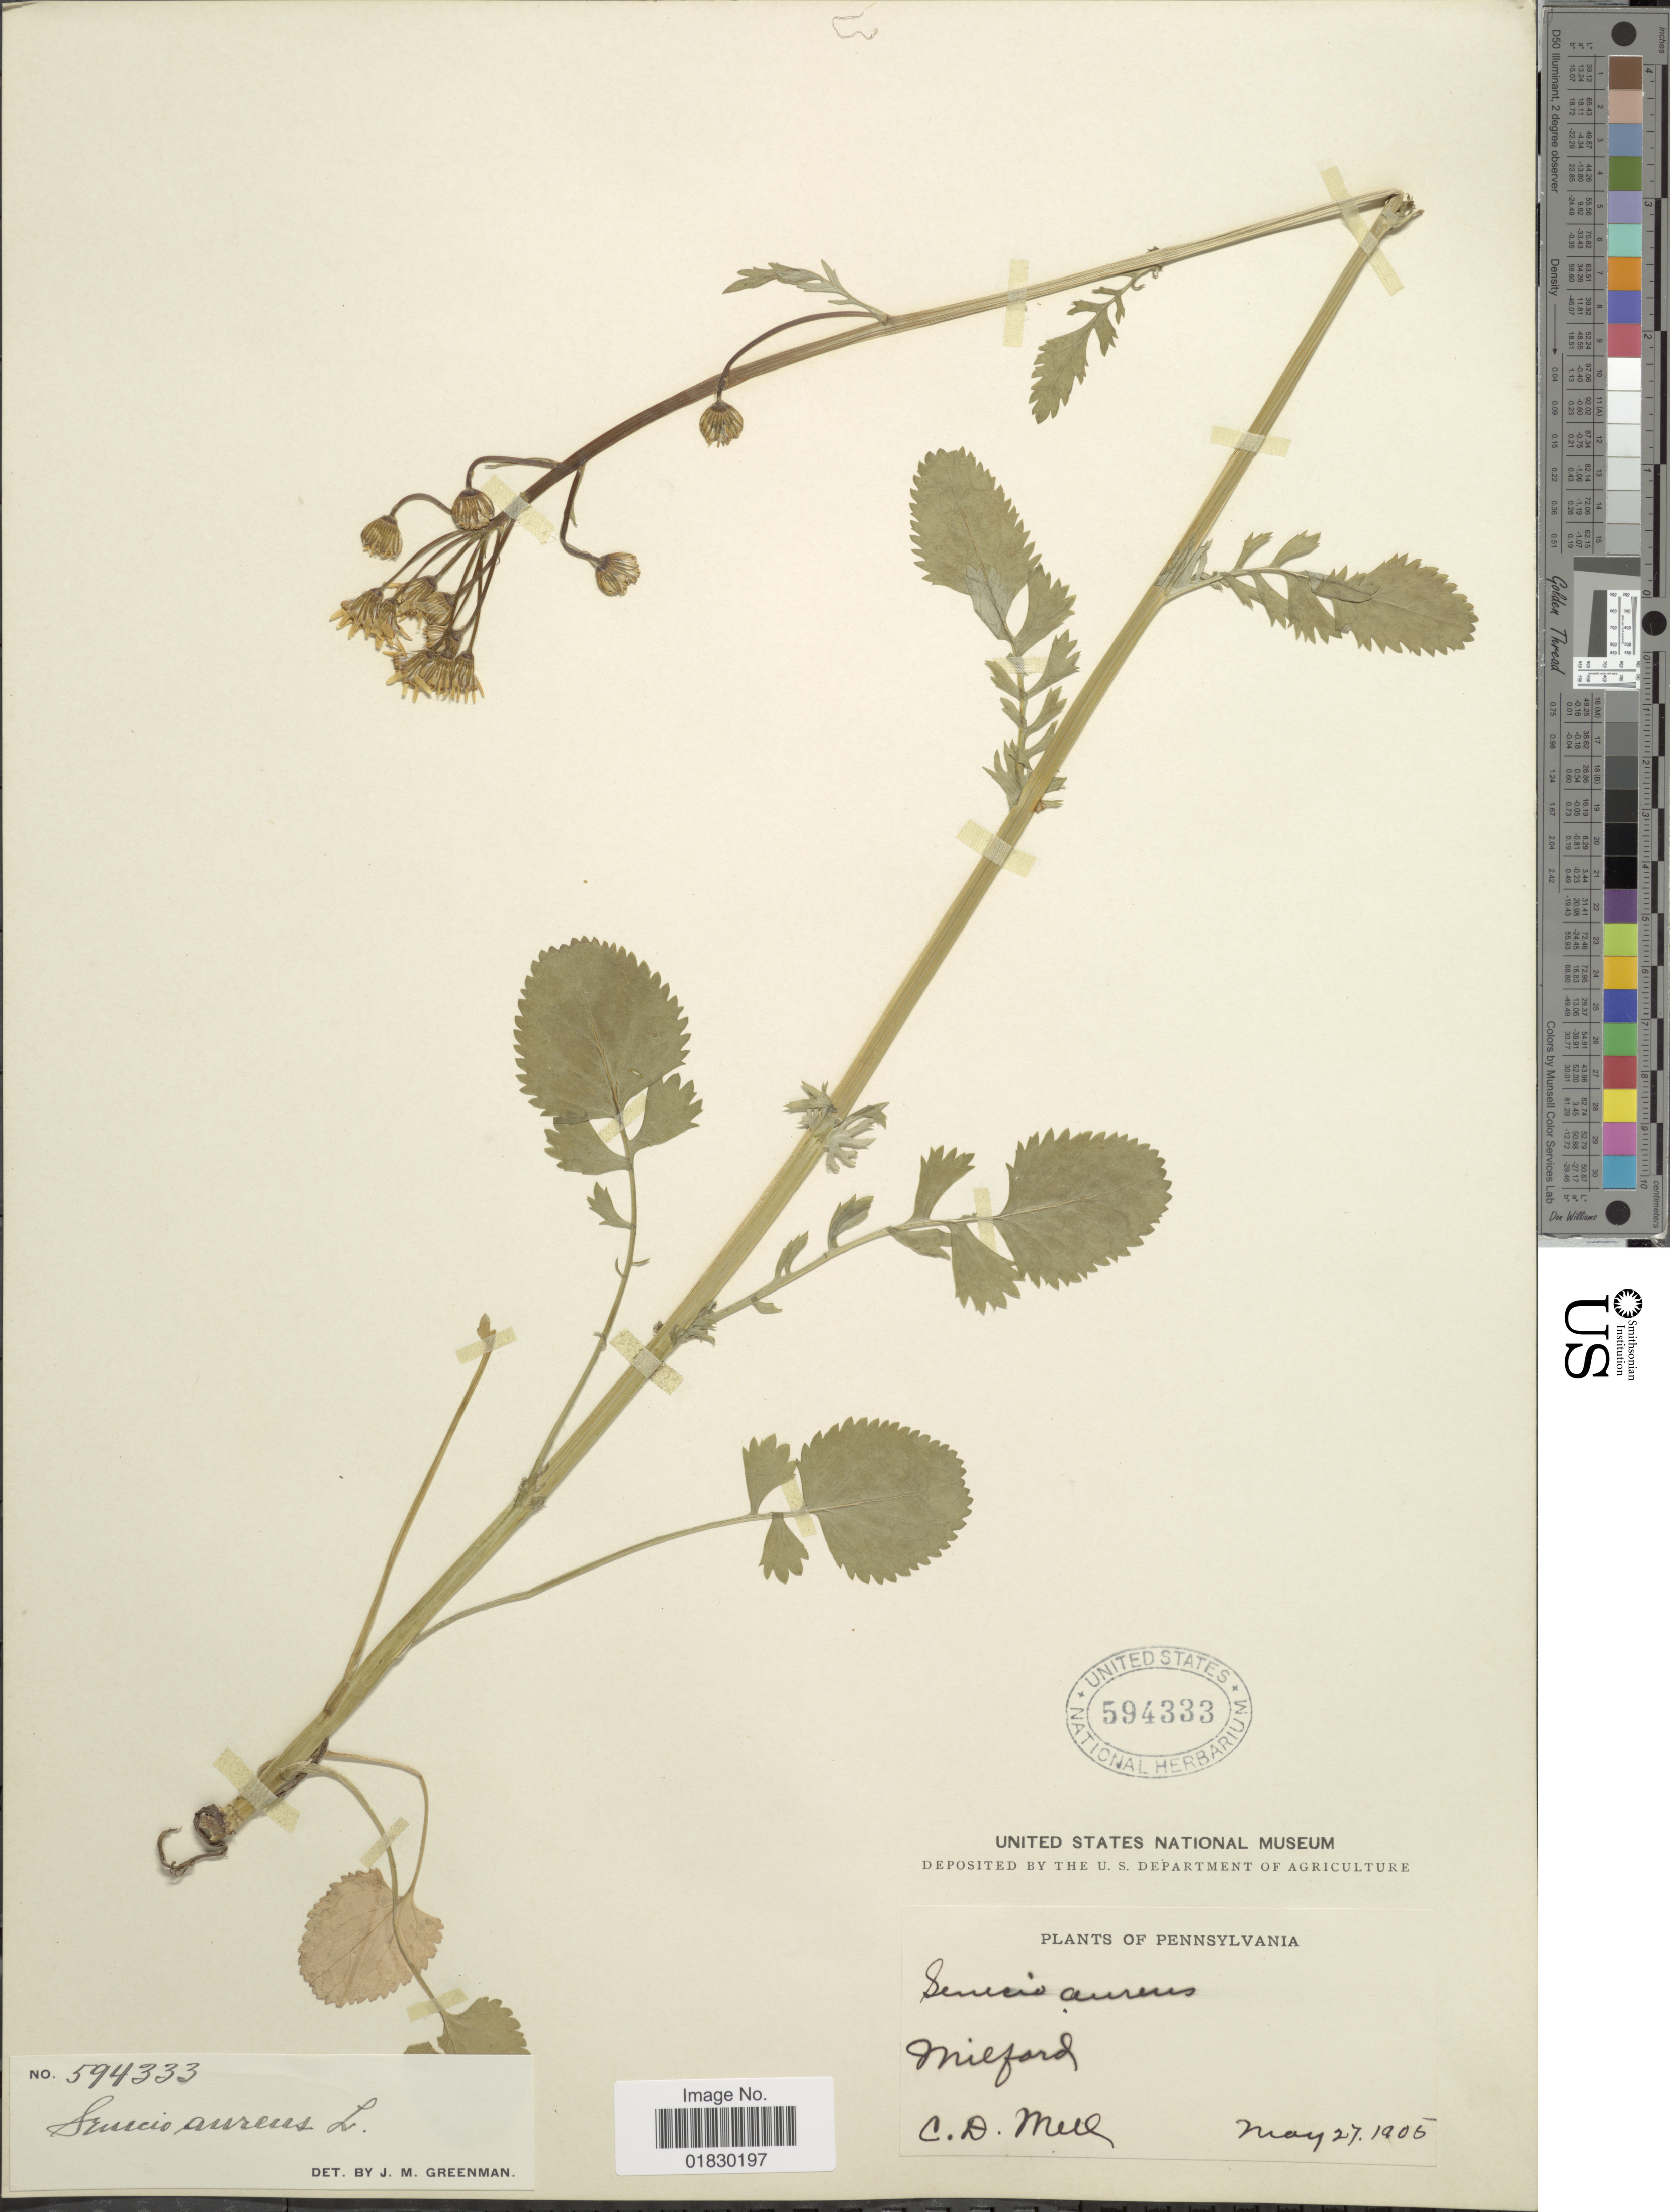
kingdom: Plantae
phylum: Tracheophyta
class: Magnoliopsida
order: Asterales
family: Asteraceae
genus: Packera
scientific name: Packera aurea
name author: (L.) Á. Löve & D. Löve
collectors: C. D. Mell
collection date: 1905-05-27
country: United States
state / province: Pennsylvania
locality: Milford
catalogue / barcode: US 594333